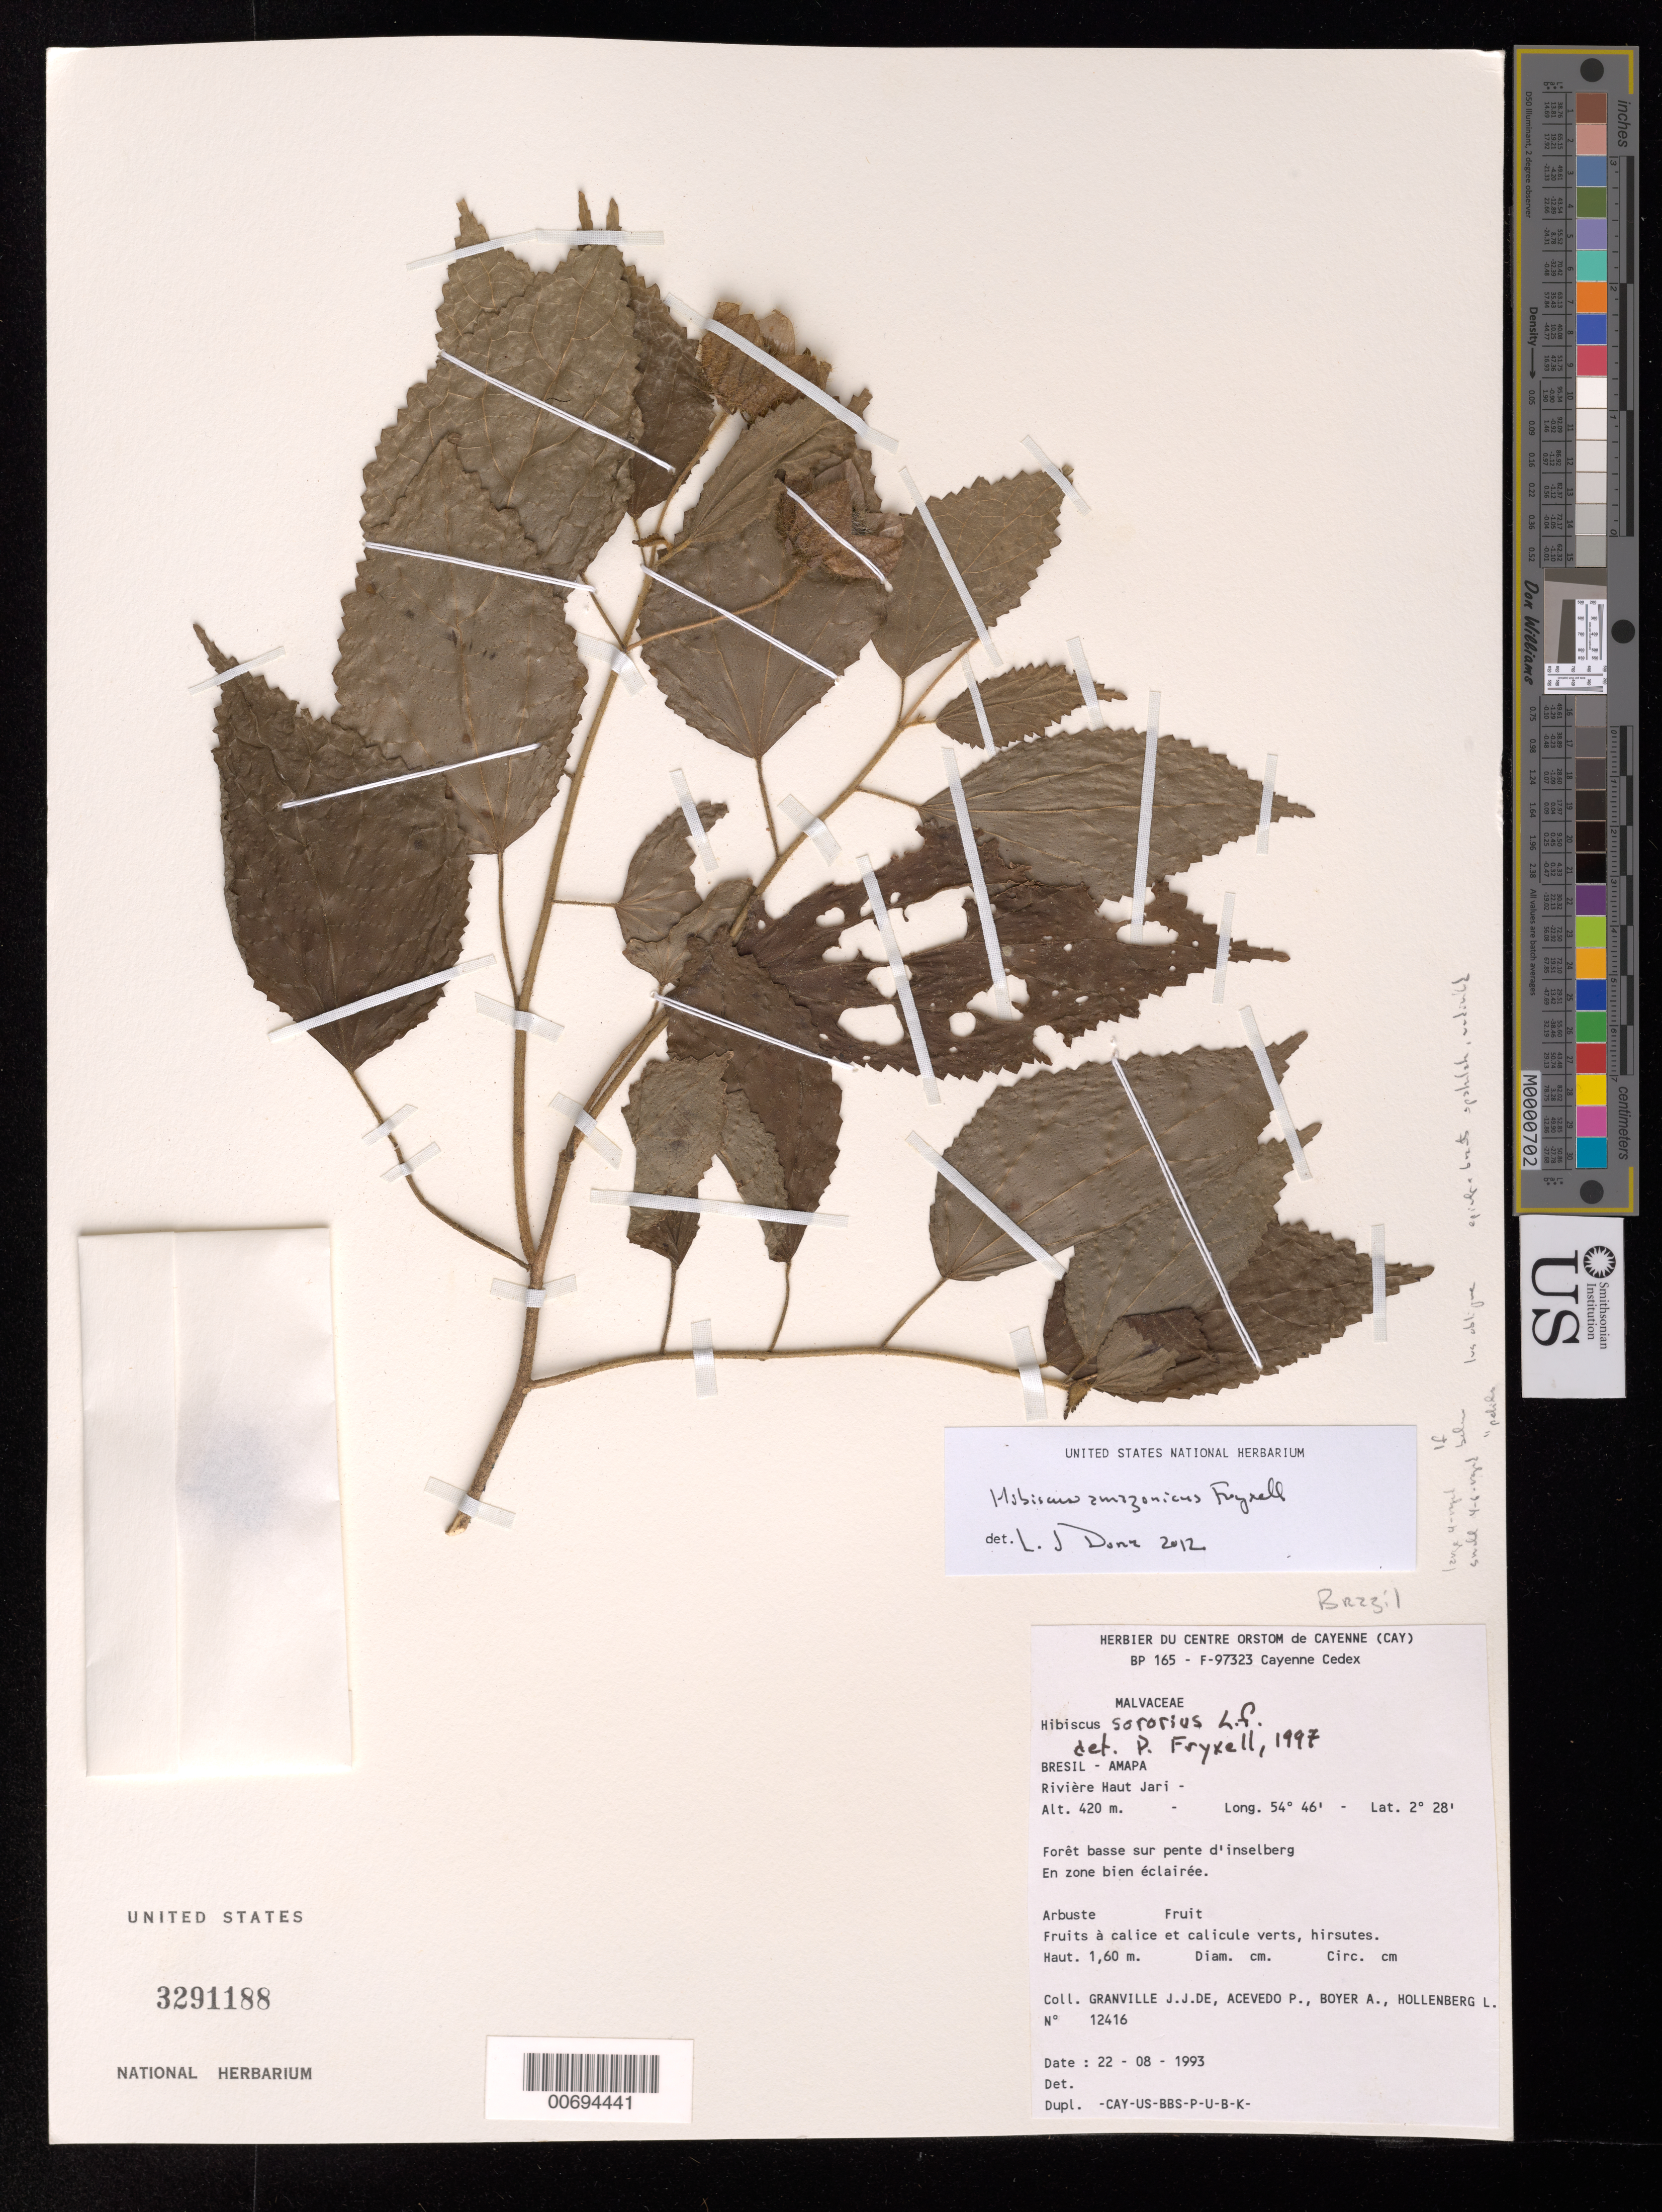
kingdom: Plantae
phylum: Tracheophyta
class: Magnoliopsida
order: Malvales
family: Malvaceae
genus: Hibiscus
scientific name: Hibiscus amazonicus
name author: Fryxell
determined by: Dorr, L. J., (BOT), Smithsonian Institution - National Museum of Natural History (UNITED STATES)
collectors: J.-J. de Granville, P. Acevedo-Rodr., A. Boyer & L. Hollenberg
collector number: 12416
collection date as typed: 22-Aug-93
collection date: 1993-08-22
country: Brazil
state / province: Amapá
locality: Rivière Haut Jari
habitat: Forêt basse sur pented'inselberg. Enzone bien ecliree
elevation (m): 420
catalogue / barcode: US 3291188